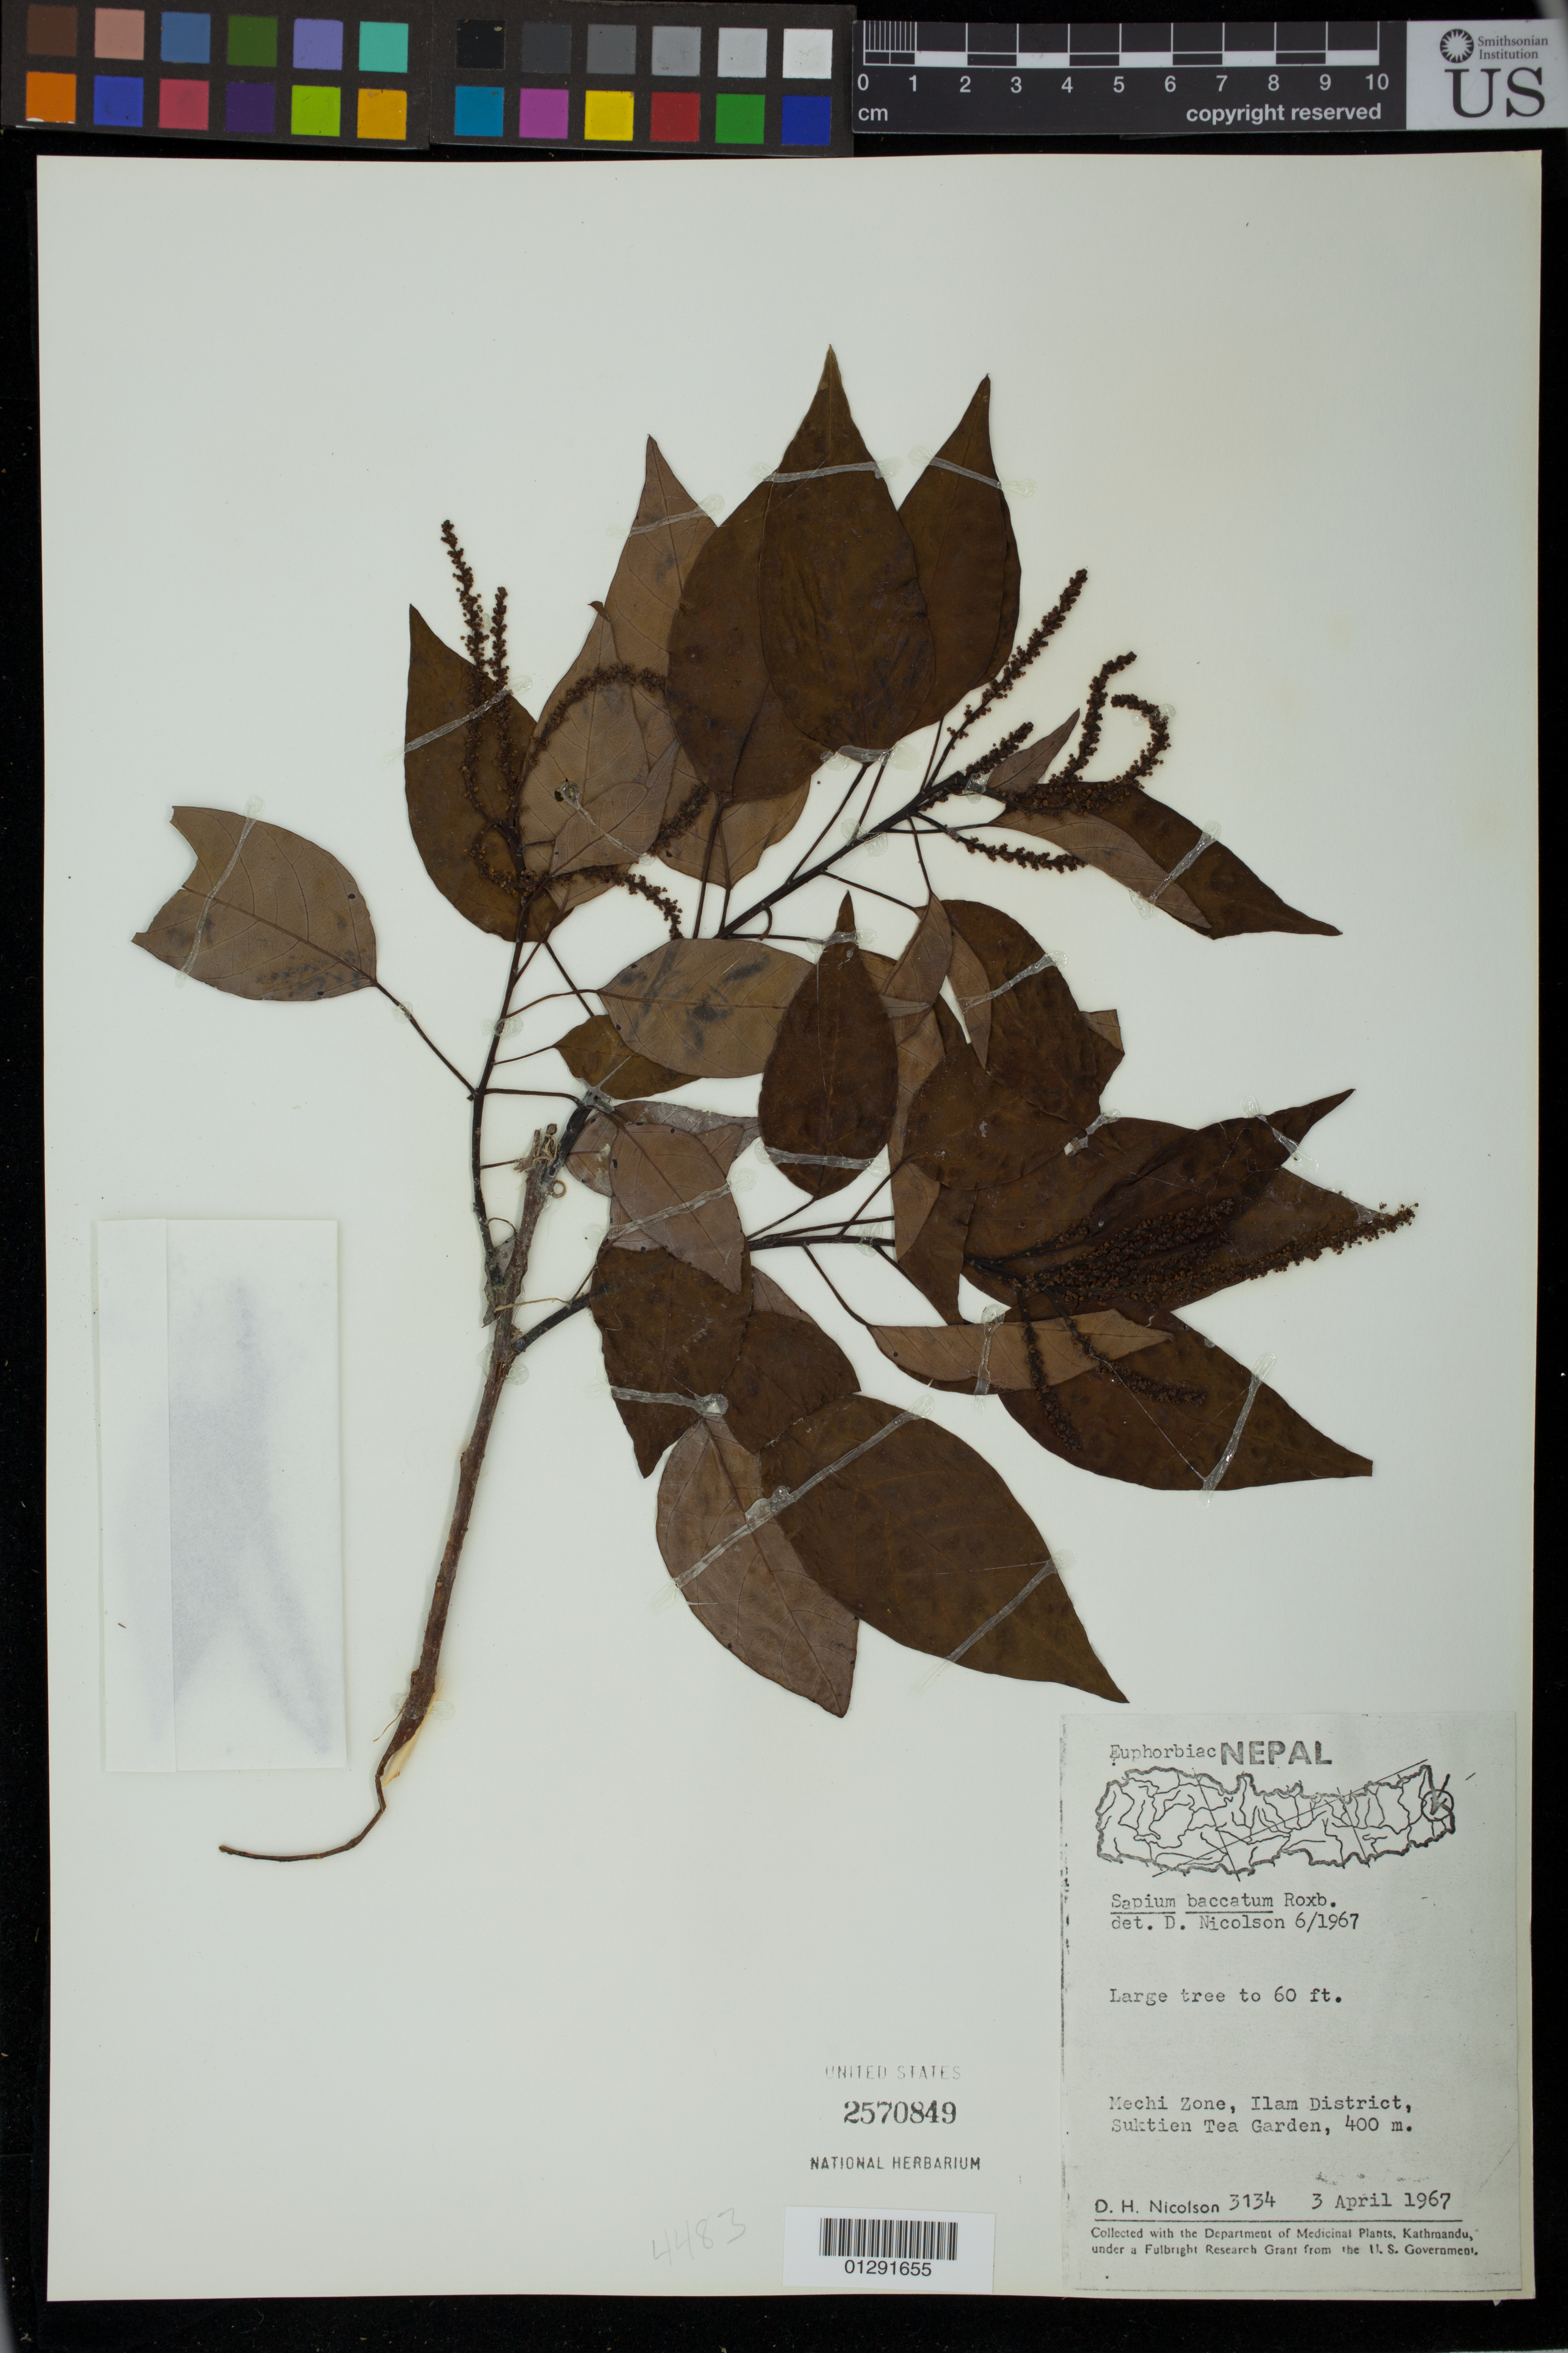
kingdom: Plantae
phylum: Tracheophyta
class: Magnoliopsida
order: Malpighiales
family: Euphorbiaceae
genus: Sapium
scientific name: Sapium baccatum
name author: Roxb.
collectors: D. Nicholson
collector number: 3134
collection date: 1967-04-03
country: Nepal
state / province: Eastern Region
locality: Ilam District, Suktien Tea Garden. Mechi Zone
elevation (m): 400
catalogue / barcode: US 2570849